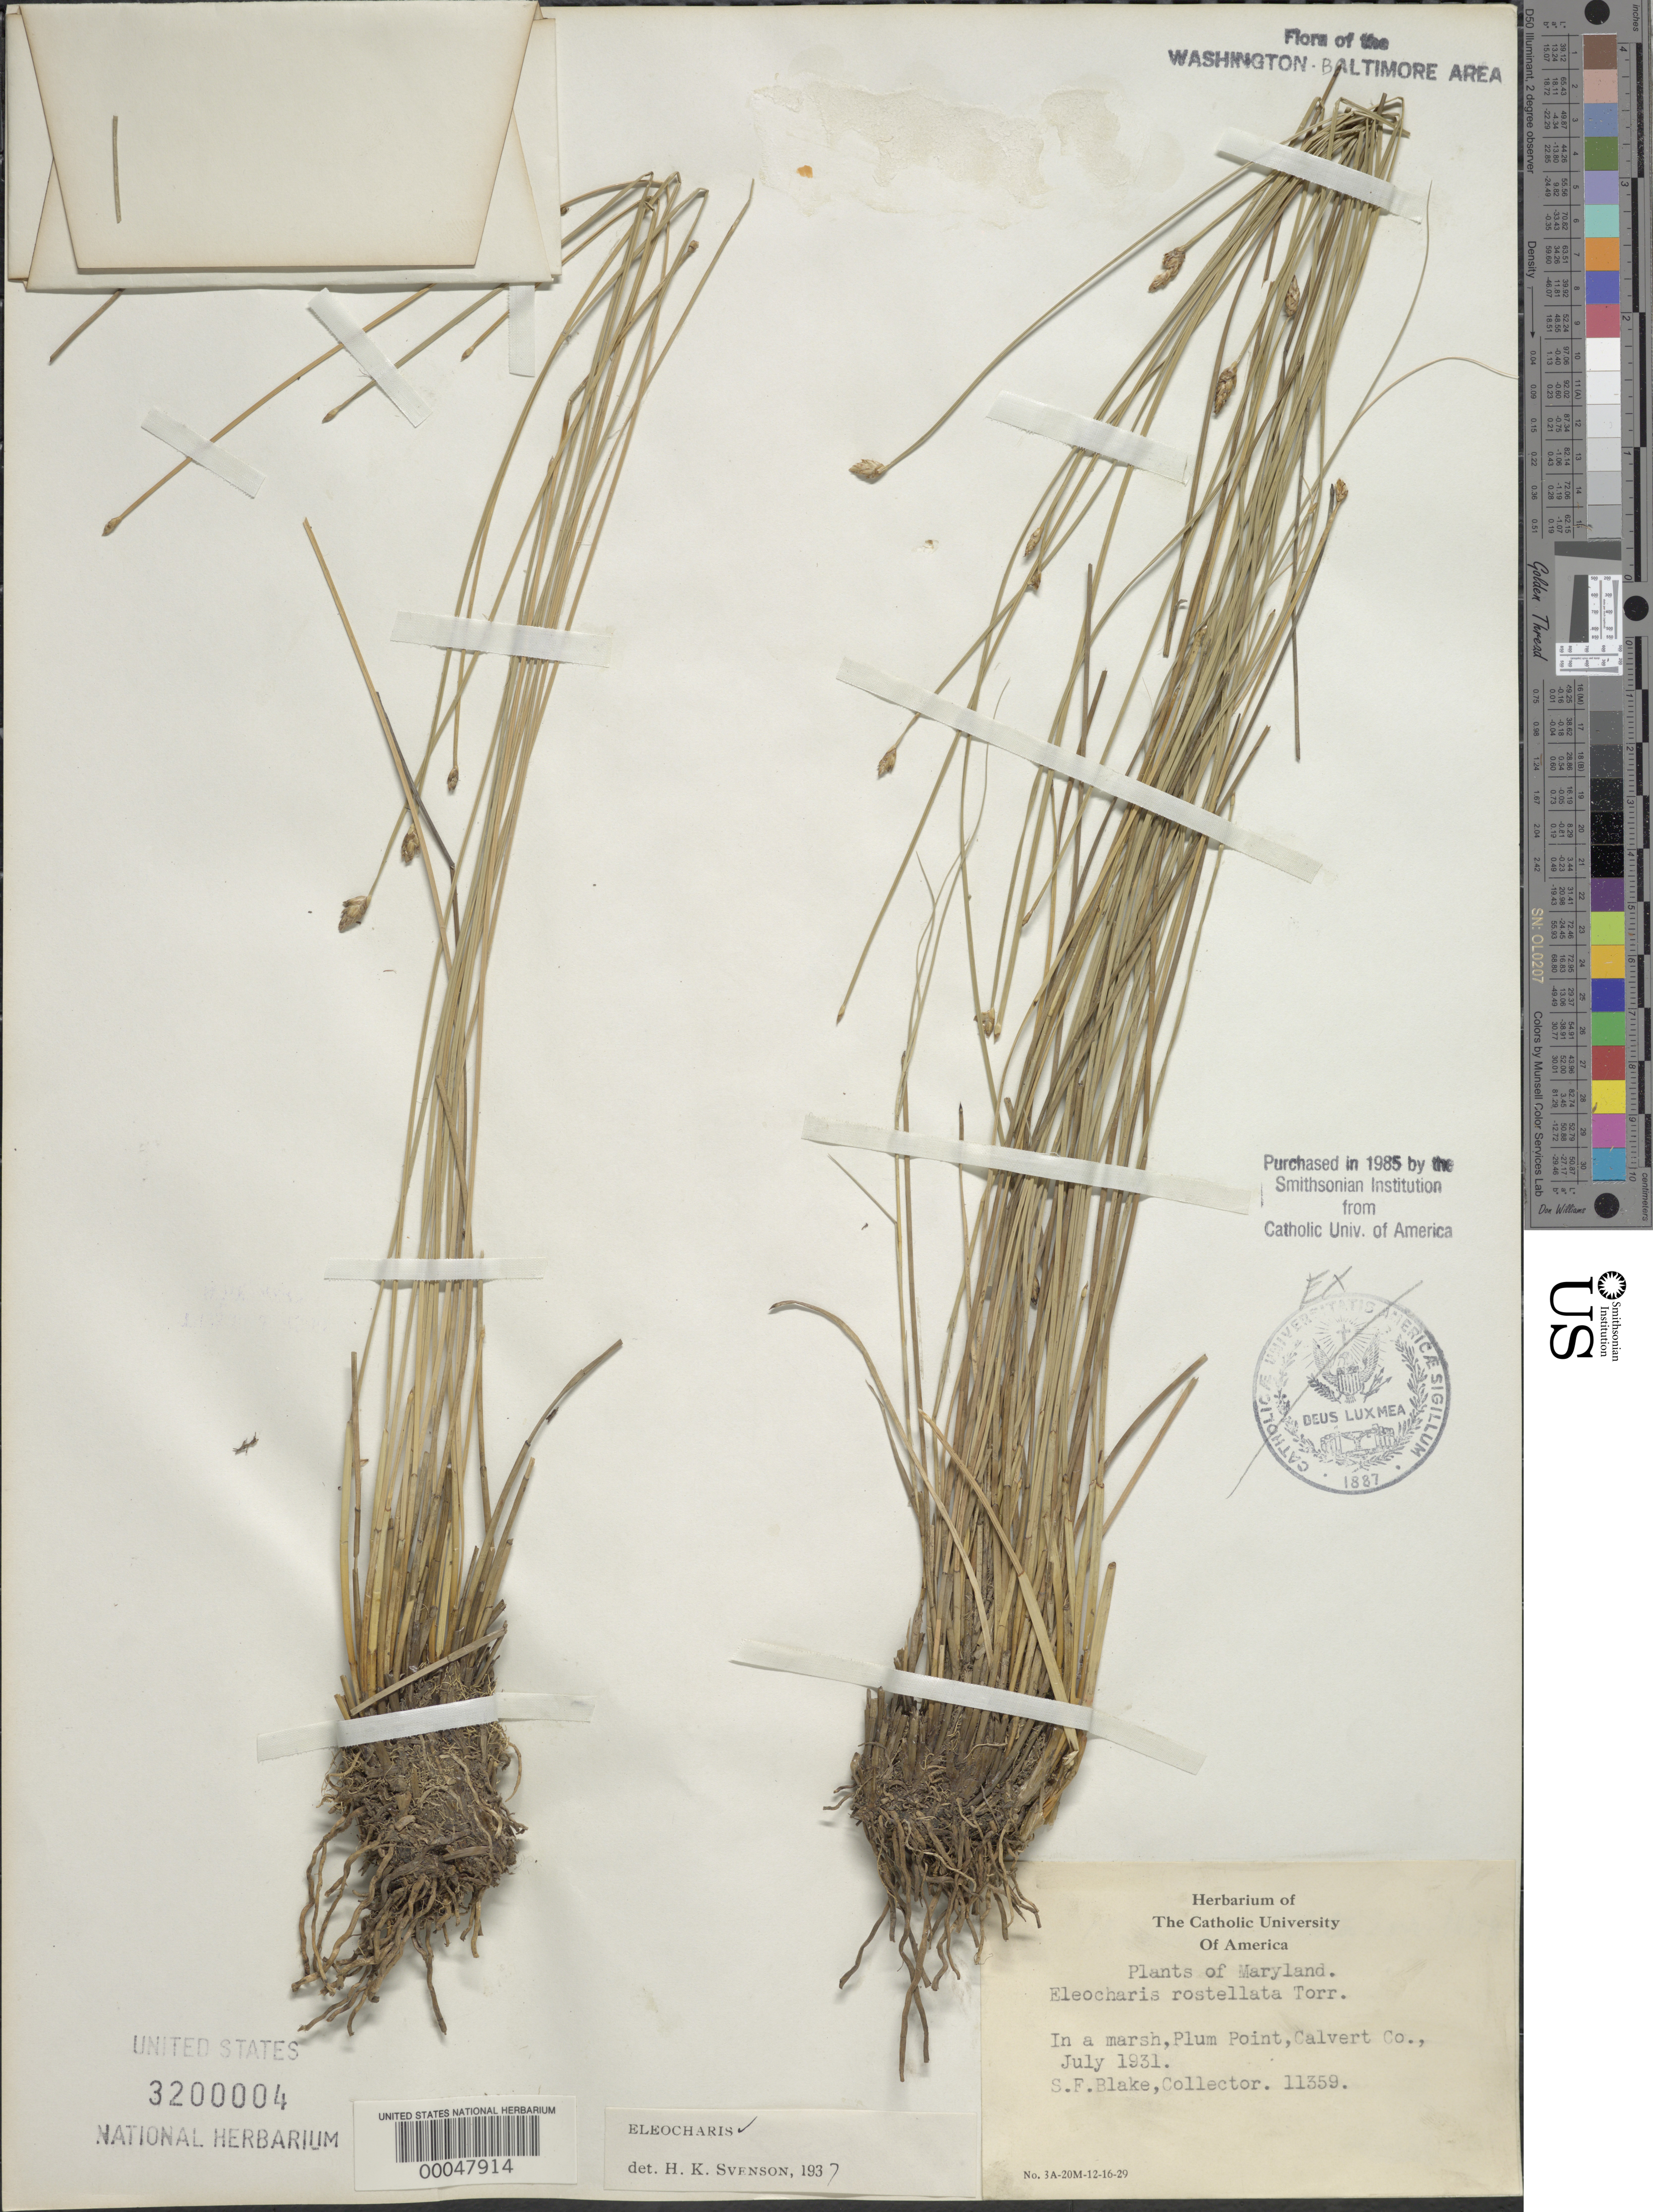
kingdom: Plantae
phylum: Tracheophyta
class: Liliopsida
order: Poales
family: Cyperaceae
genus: Eleocharis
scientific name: Eleocharis rostellata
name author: (Torr.) Torr.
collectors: S. Blake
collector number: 11359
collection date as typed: Jul 1931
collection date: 1931-07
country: United States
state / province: Maryland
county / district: Calvert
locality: Plum point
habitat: In a marsh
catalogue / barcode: US 3200004